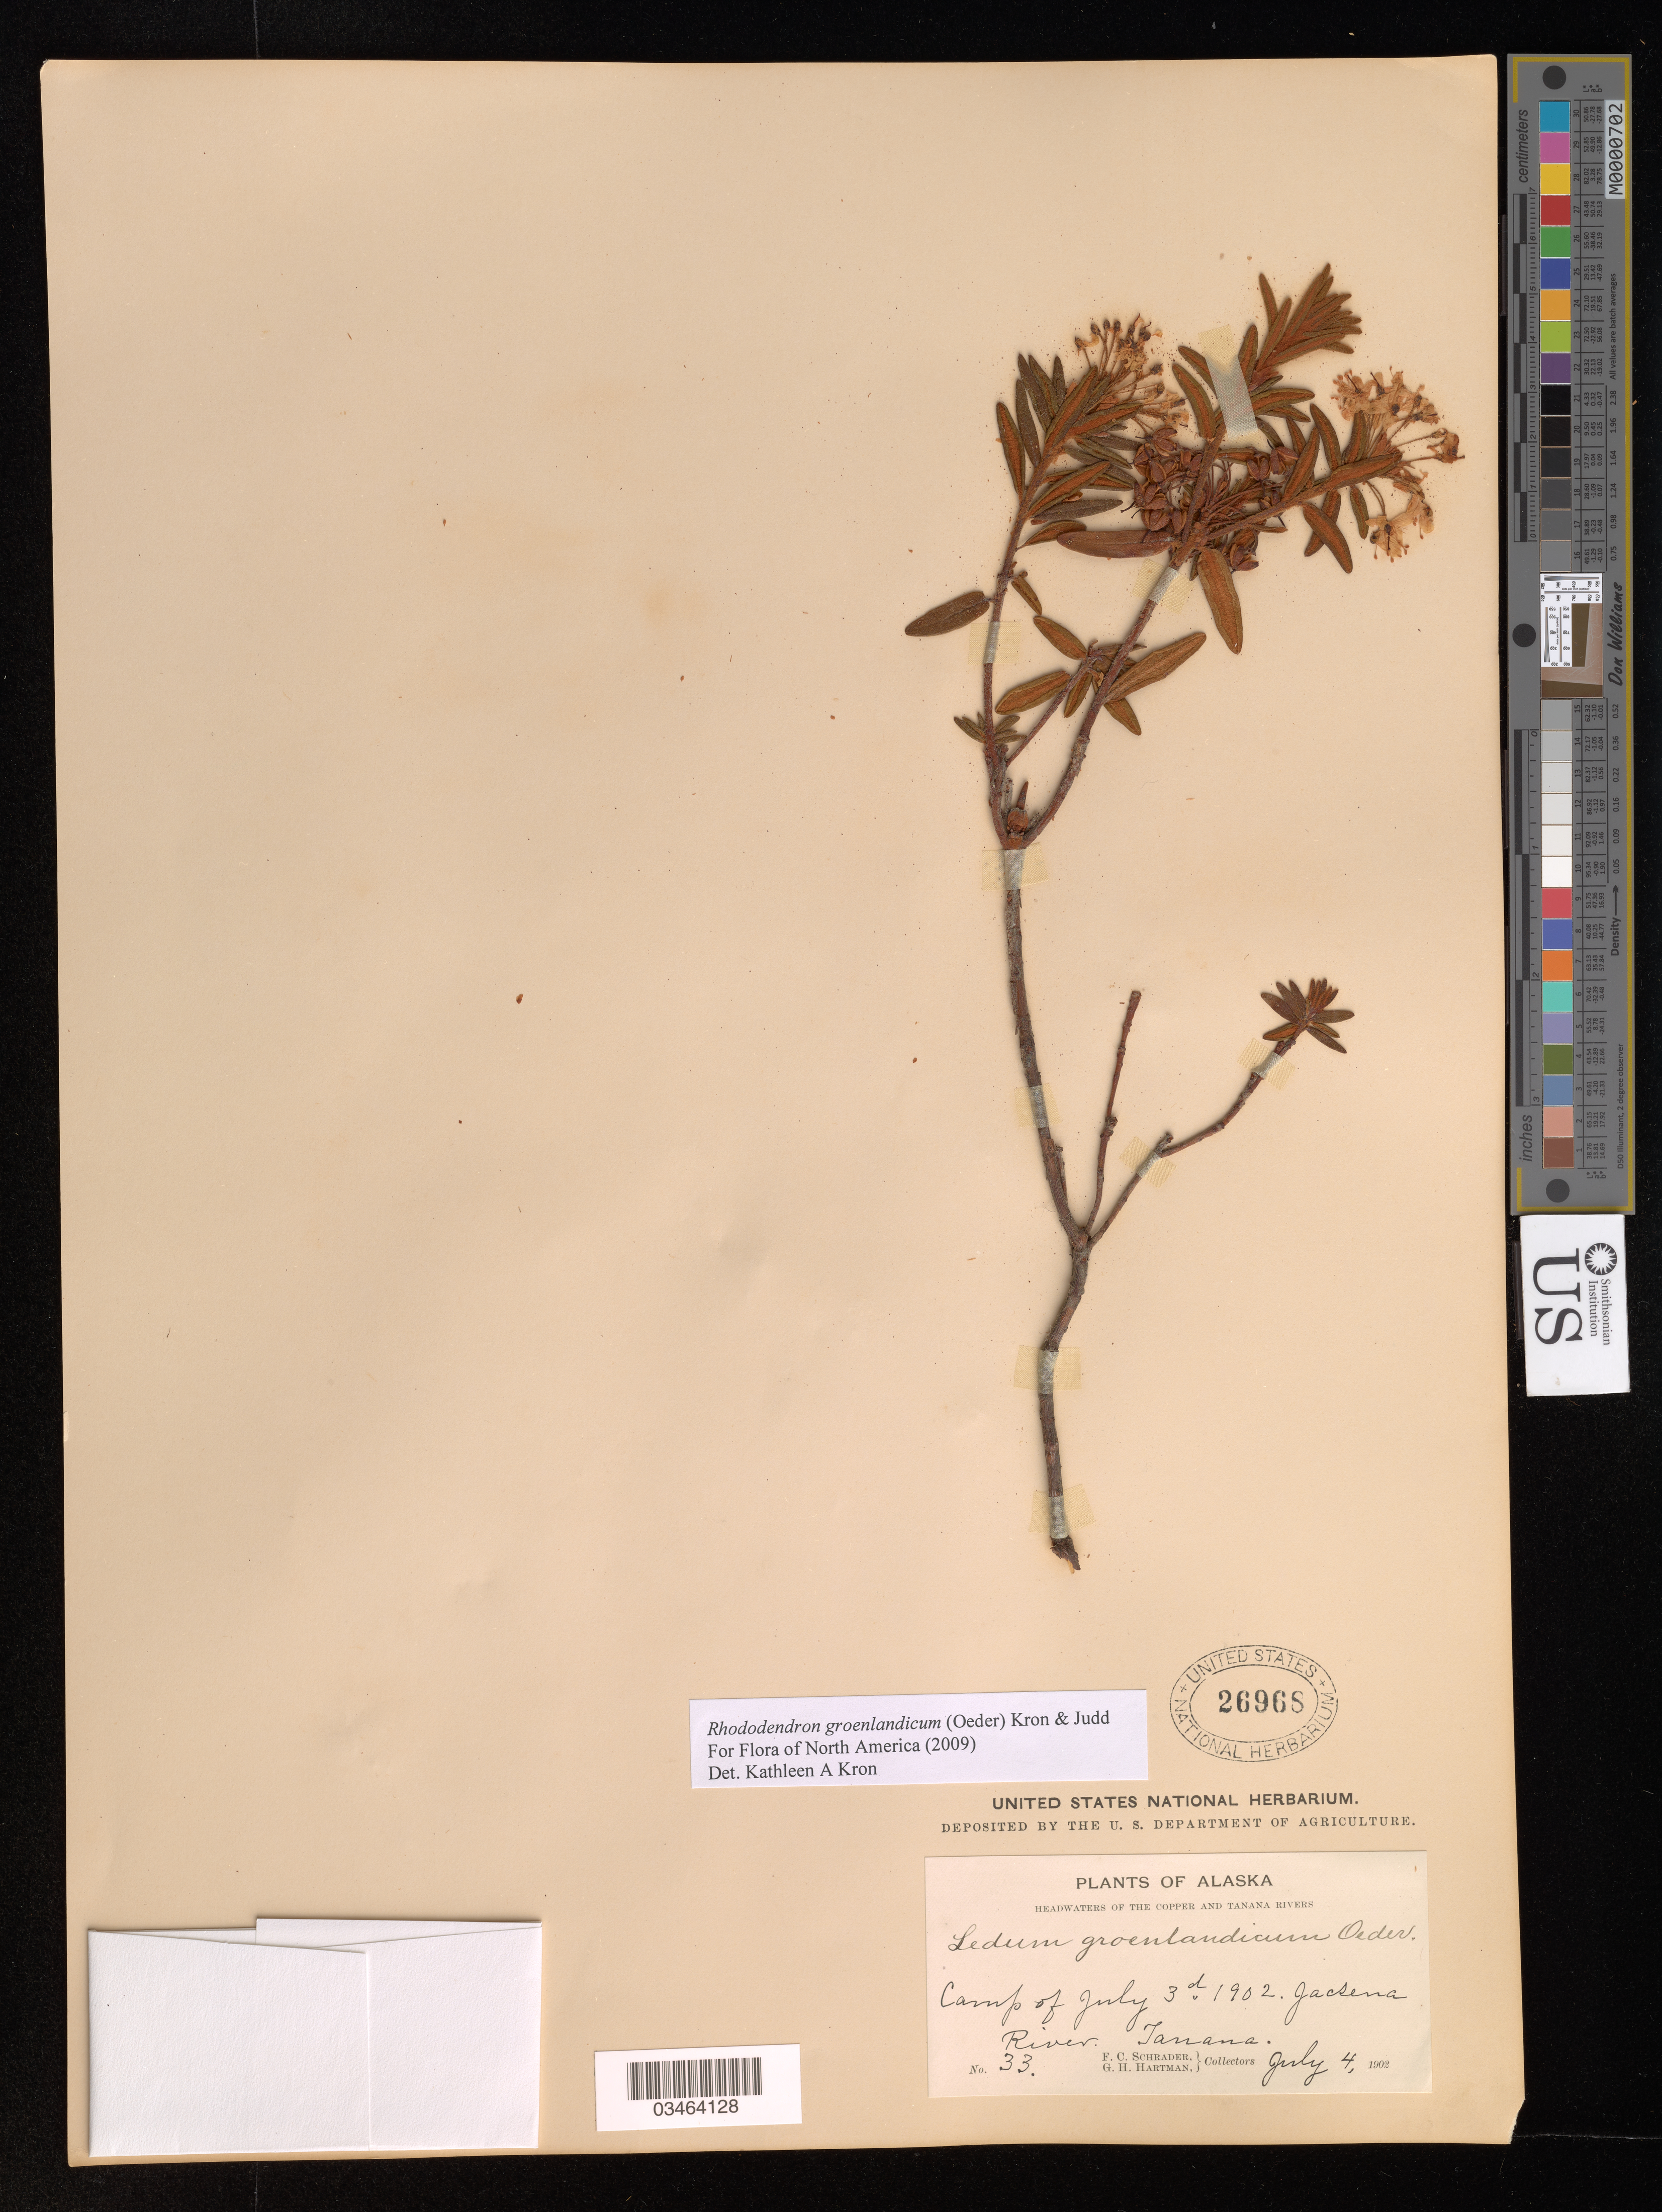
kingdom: Plantae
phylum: Tracheophyta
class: Magnoliopsida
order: Ericales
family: Ericaceae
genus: Rhododendron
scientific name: Rhododendron groenlandicum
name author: (Oeder) Kron & Judd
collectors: F. C. Schrader & G. H. Hartman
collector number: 33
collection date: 1902-07-04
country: United States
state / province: Alaska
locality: Headwaters of the Copper and Tanana Rivers. Camp of July 3d 1902 Jacsena River. Tanana.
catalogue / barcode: US 26968